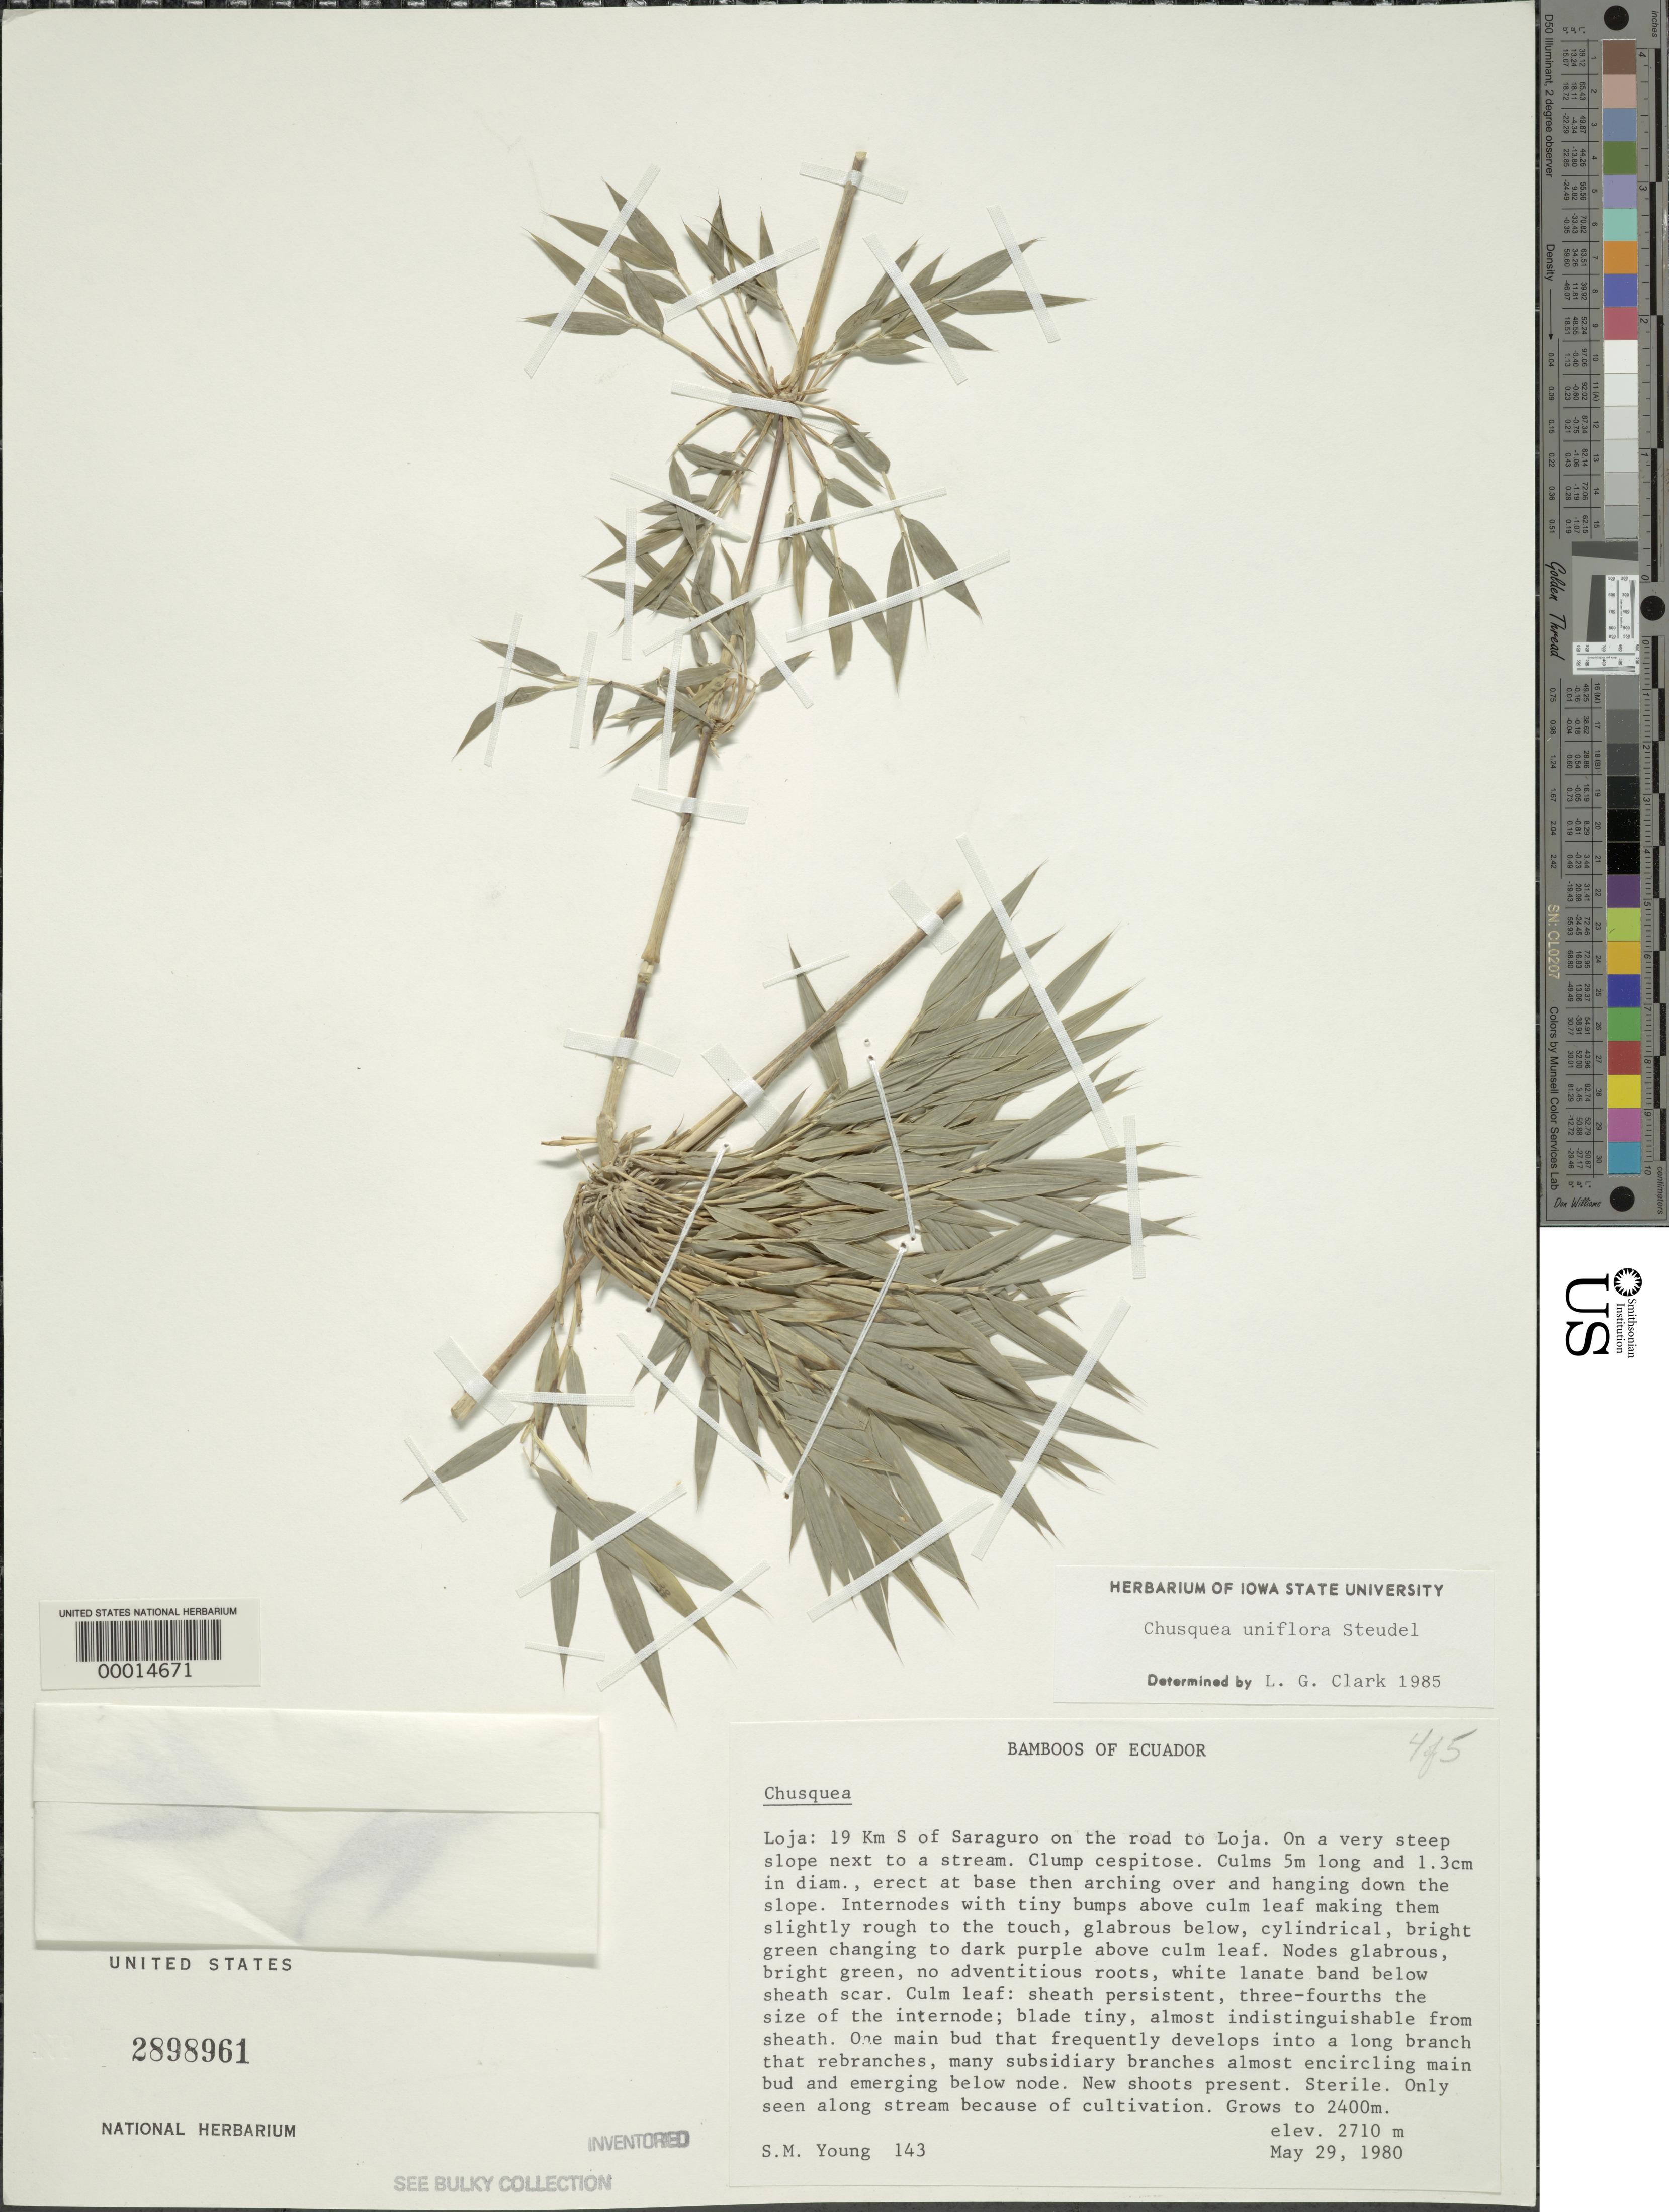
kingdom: Plantae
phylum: Tracheophyta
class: Liliopsida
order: Poales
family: Poaceae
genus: Chusquea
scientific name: Chusquea uniflora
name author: Steud.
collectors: S. Young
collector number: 143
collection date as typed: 29 May 1980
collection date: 1980-05-29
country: Ecuador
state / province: Loja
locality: Saraguro/Loja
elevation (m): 2710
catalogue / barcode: US 2898961